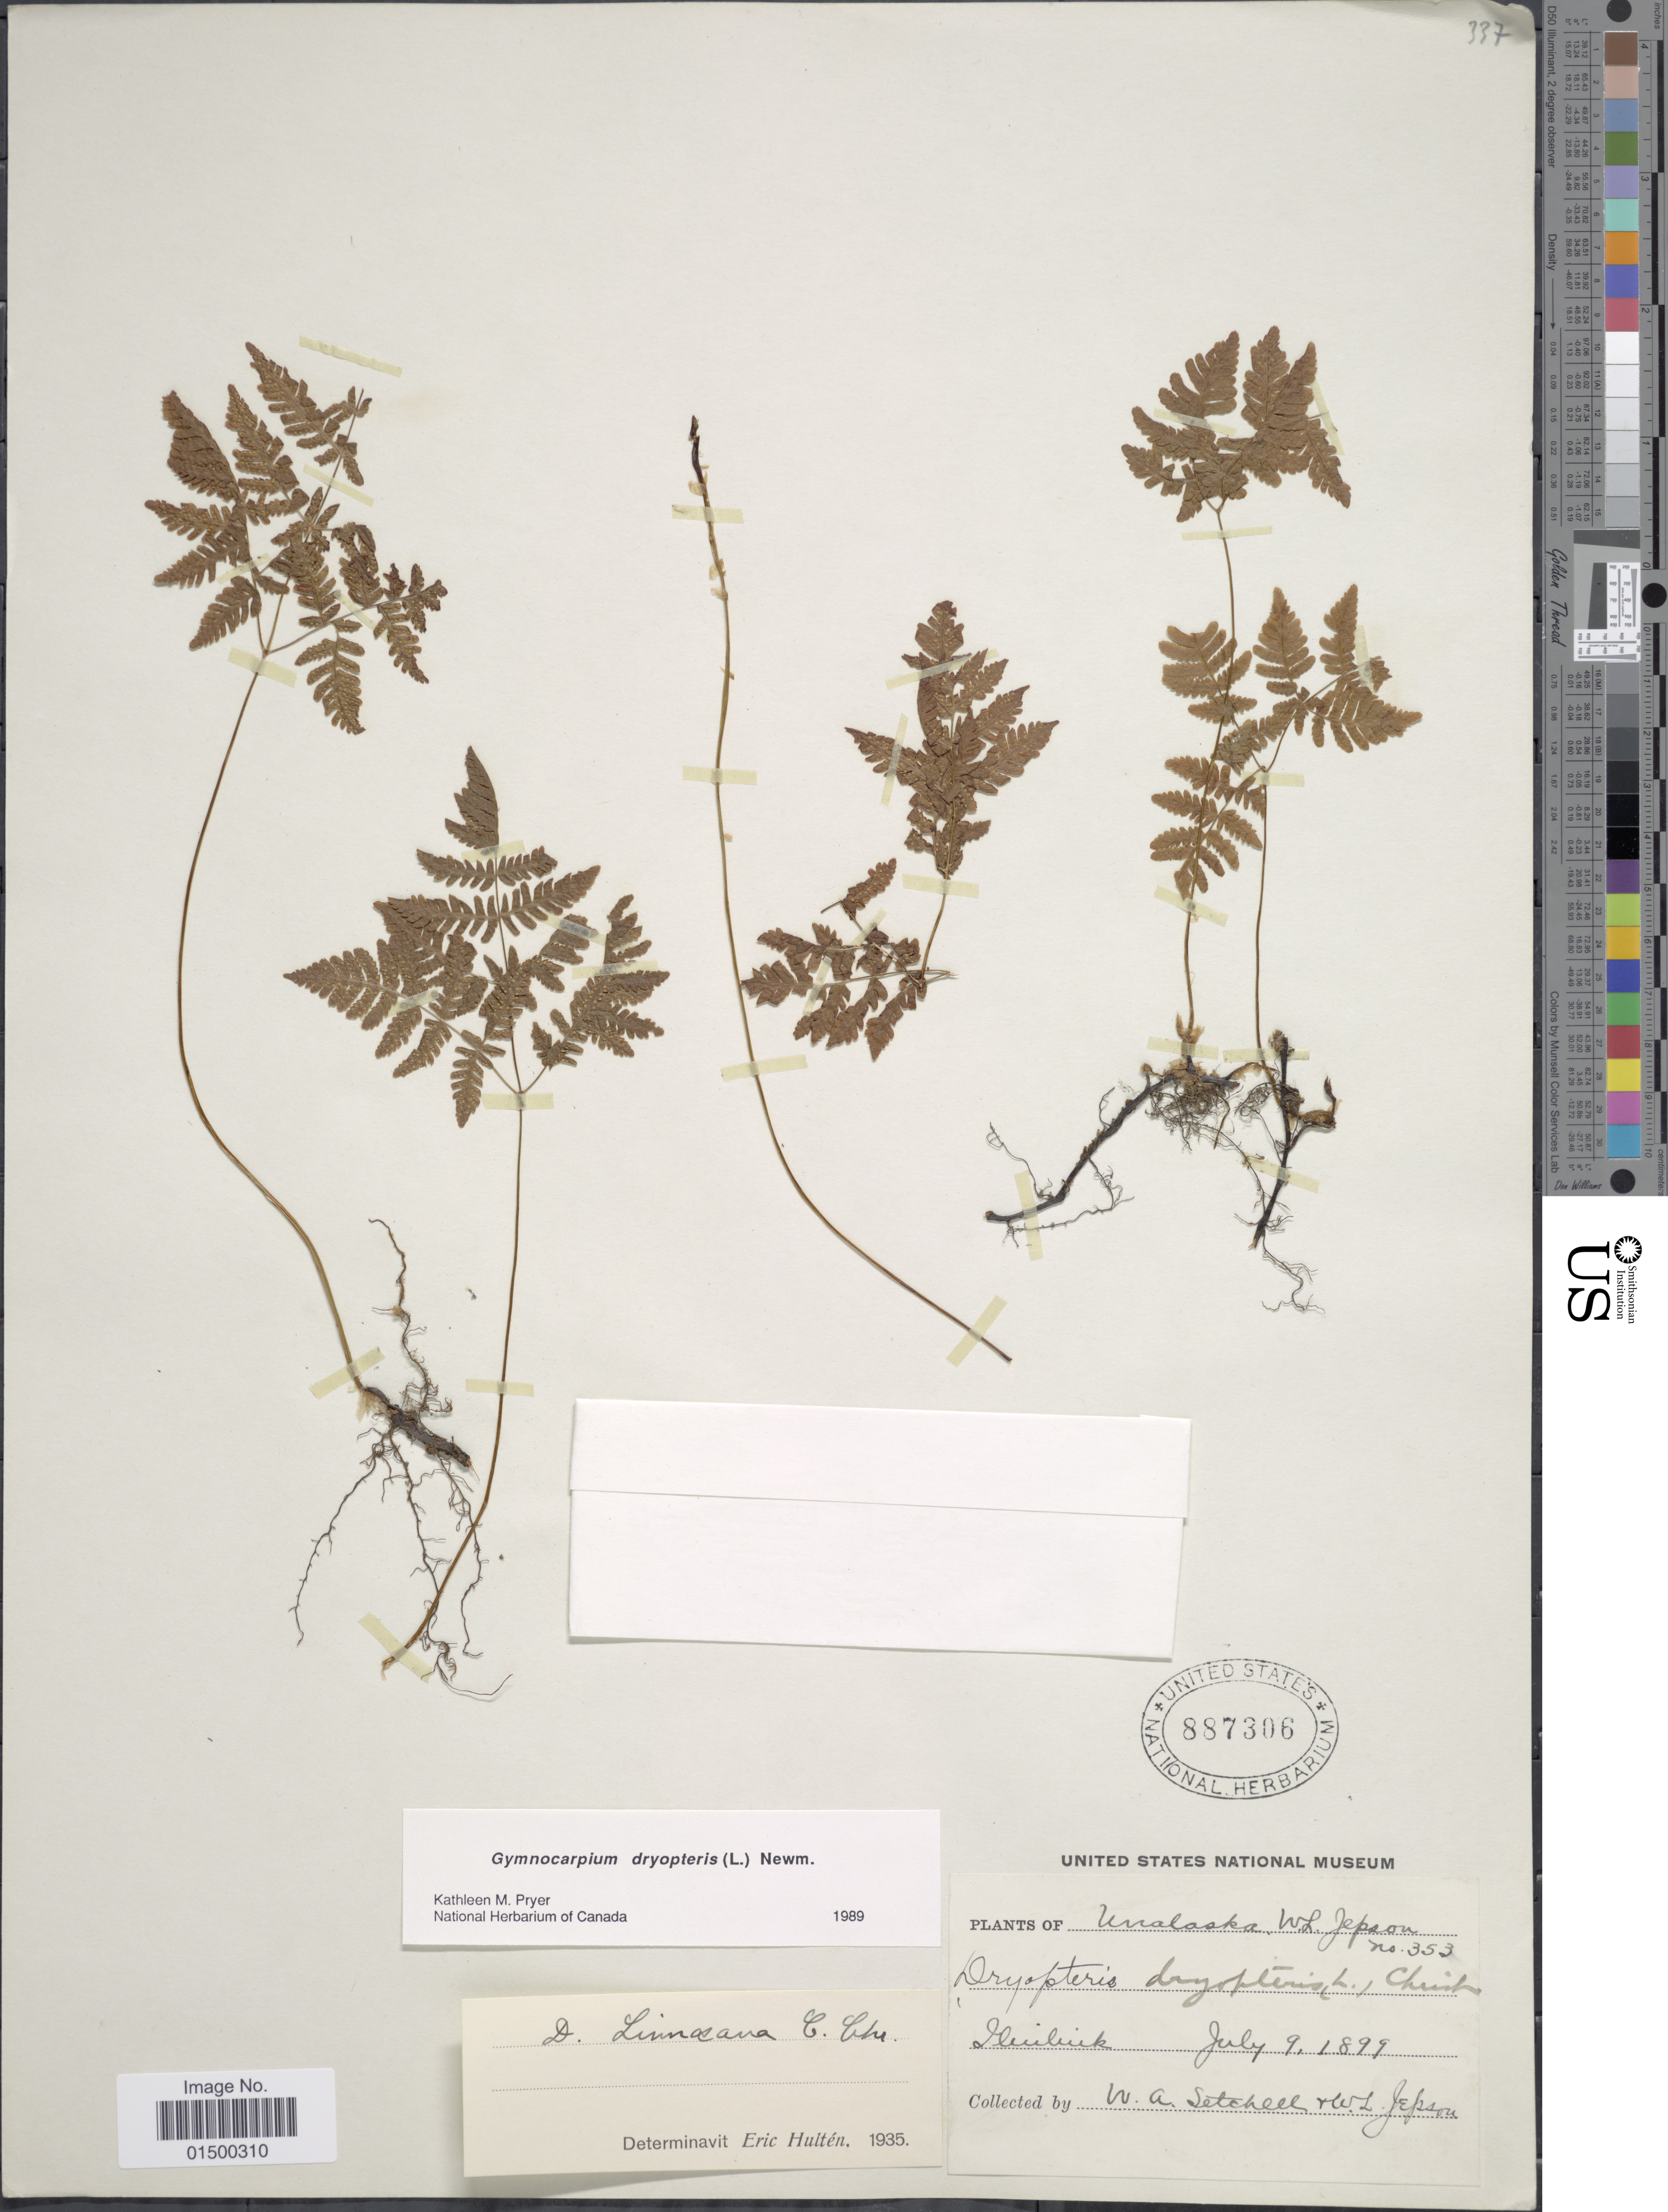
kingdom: Plantae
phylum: Tracheophyta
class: Polypodiopsida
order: Polypodiales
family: Cystopteridaceae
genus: Gymnocarpium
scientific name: Gymnocarpium dryopteris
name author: (L.) Newman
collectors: W. Setchell & W. L. Jepson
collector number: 353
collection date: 1899-07-09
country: United States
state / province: Alaska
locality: Iliuliuk. Unalaska.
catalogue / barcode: US 887306